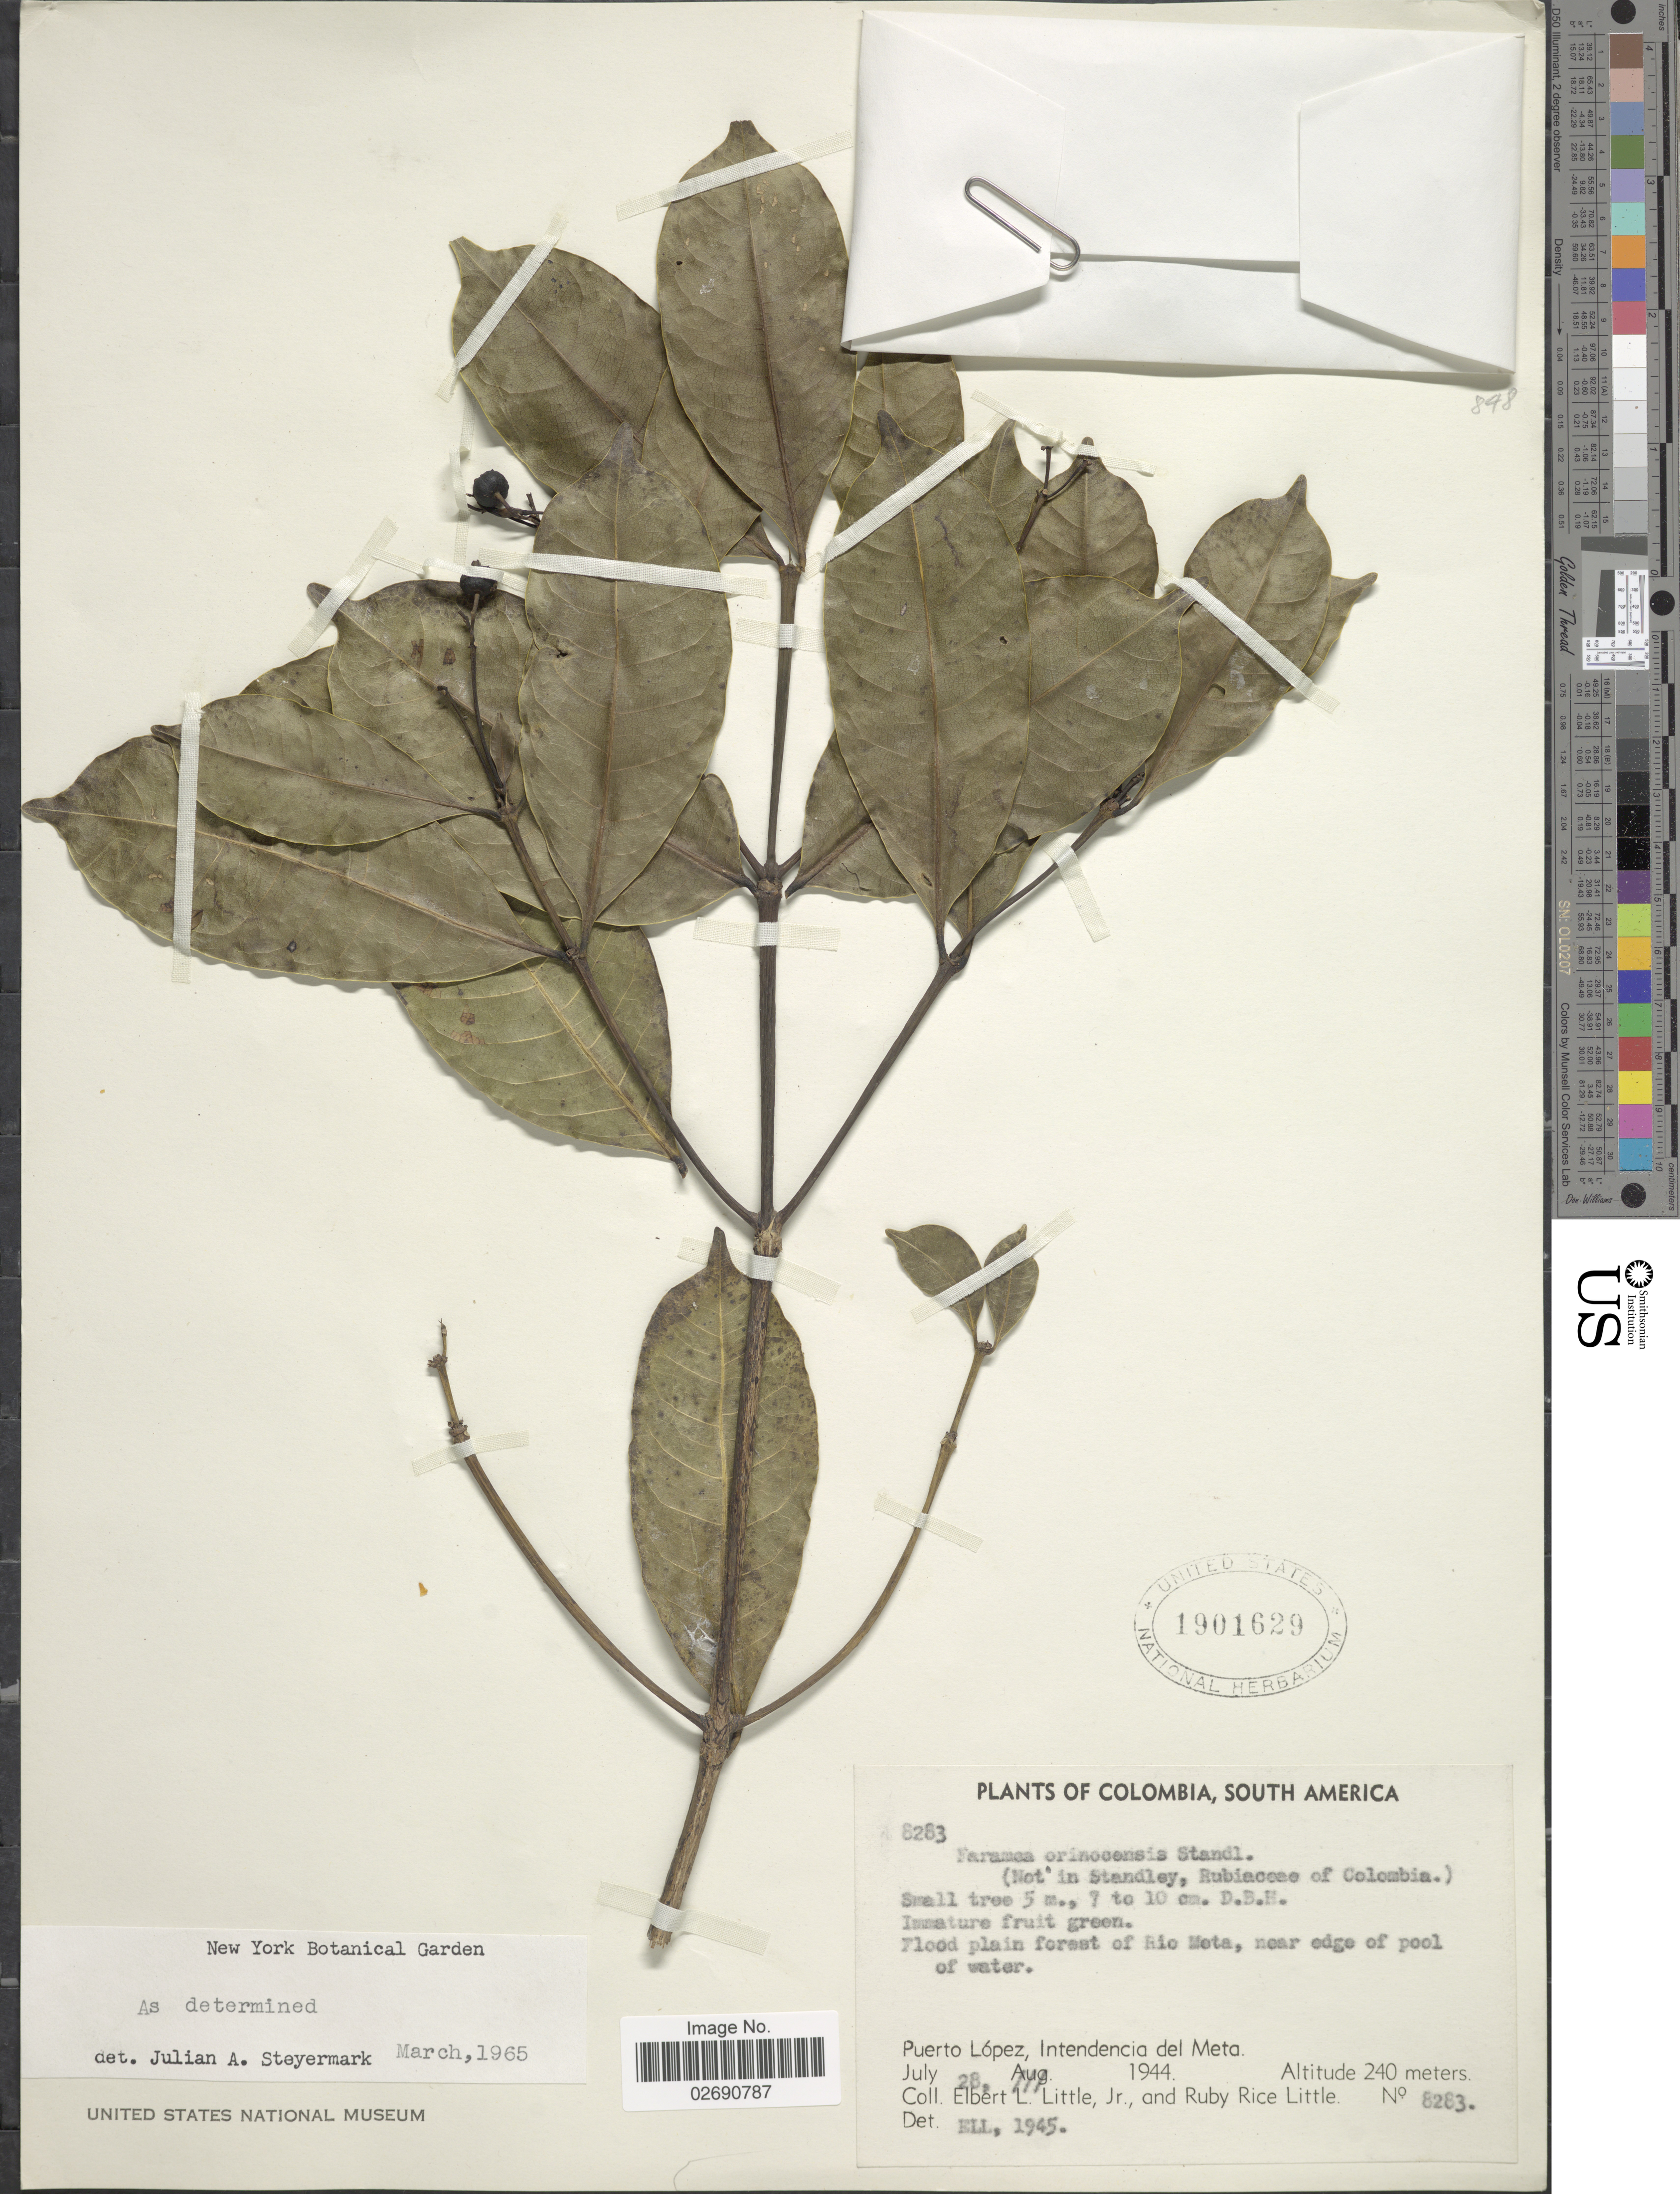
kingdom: Plantae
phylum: Tracheophyta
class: Magnoliopsida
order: Gentianales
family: Rubiaceae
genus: Faramea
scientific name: Faramea orinocensis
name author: Standl.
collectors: E. L. Little & R. R. Little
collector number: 8283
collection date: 1944-07-28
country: Colombia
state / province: Meta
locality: Flood plain forest of Rio Meta, near edge of pool of water, Puerto López, Intendencia del Meta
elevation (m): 240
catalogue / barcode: US 1901629